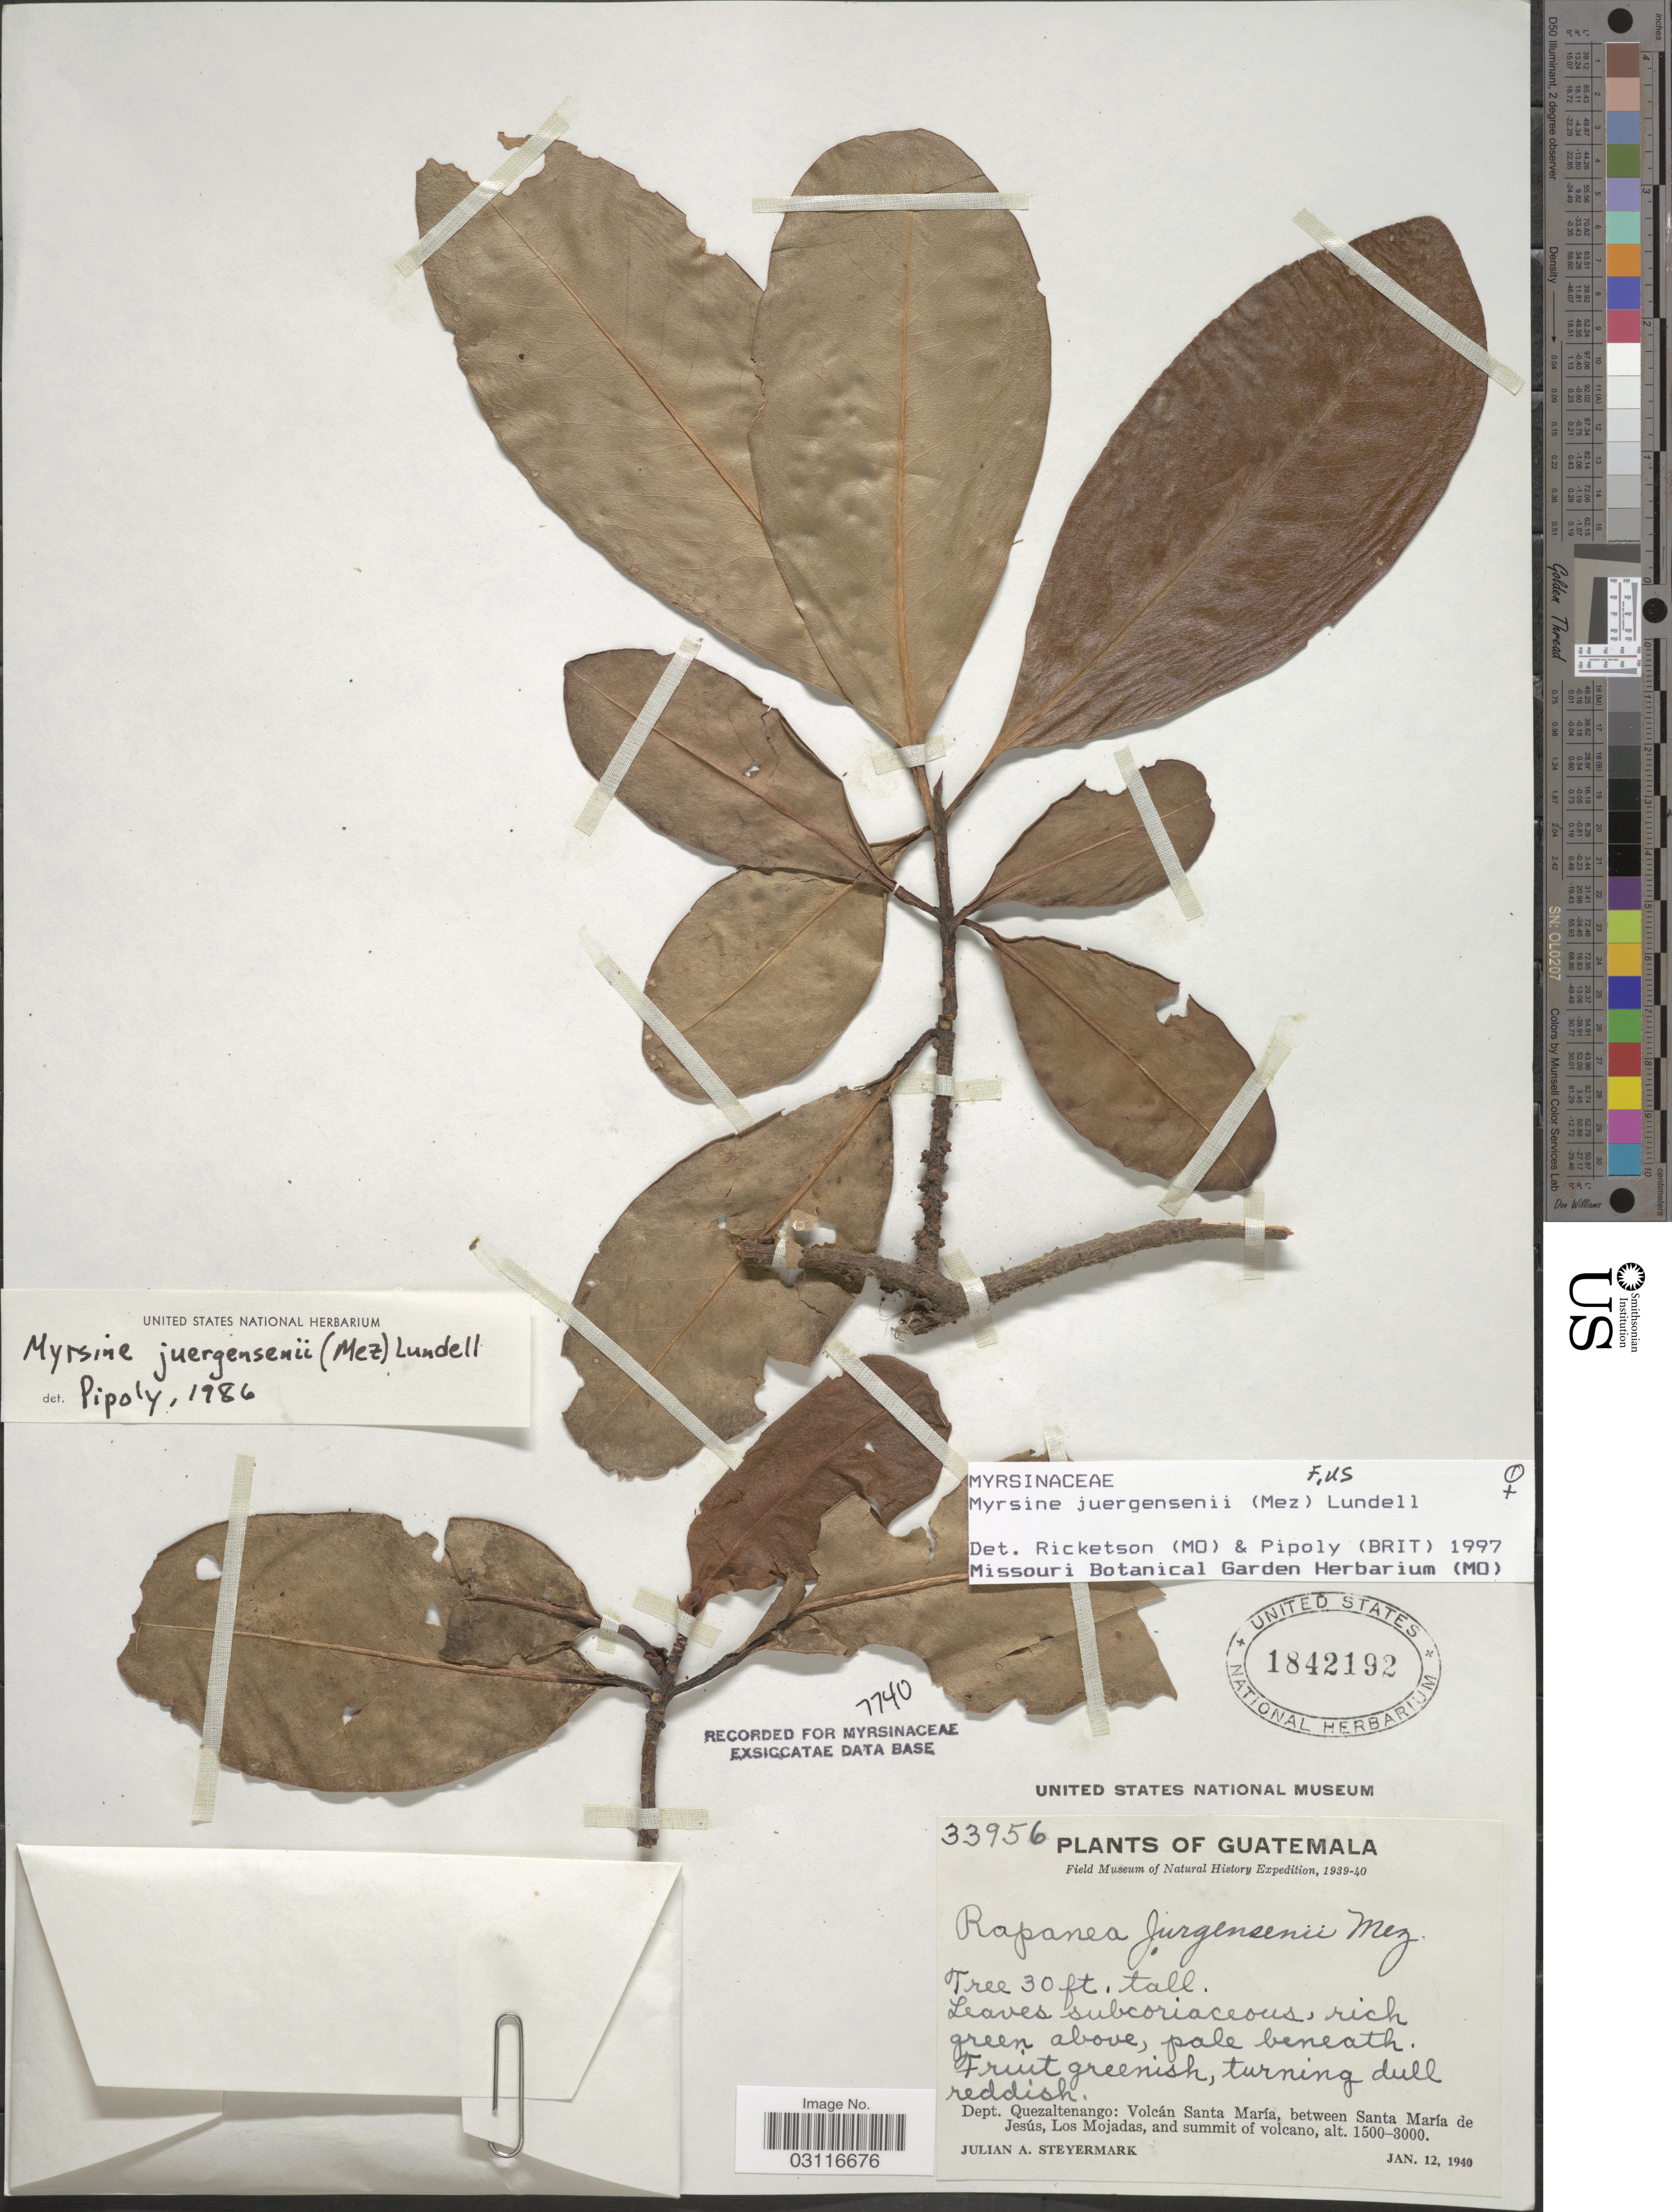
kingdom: Plantae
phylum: Tracheophyta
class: Magnoliopsida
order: Ericales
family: Primulaceae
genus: Myrsine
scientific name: Myrsine juergensenii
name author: (Mez) Lundell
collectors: J. Steyermark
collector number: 33956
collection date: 1940-01-12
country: Guatemala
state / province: Quetzaltenango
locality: Dept. Quezaltenango: Volcán Santa María, between Santa María de Jesús, Los Mojadas, and summit of volcano.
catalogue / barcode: US 1842192